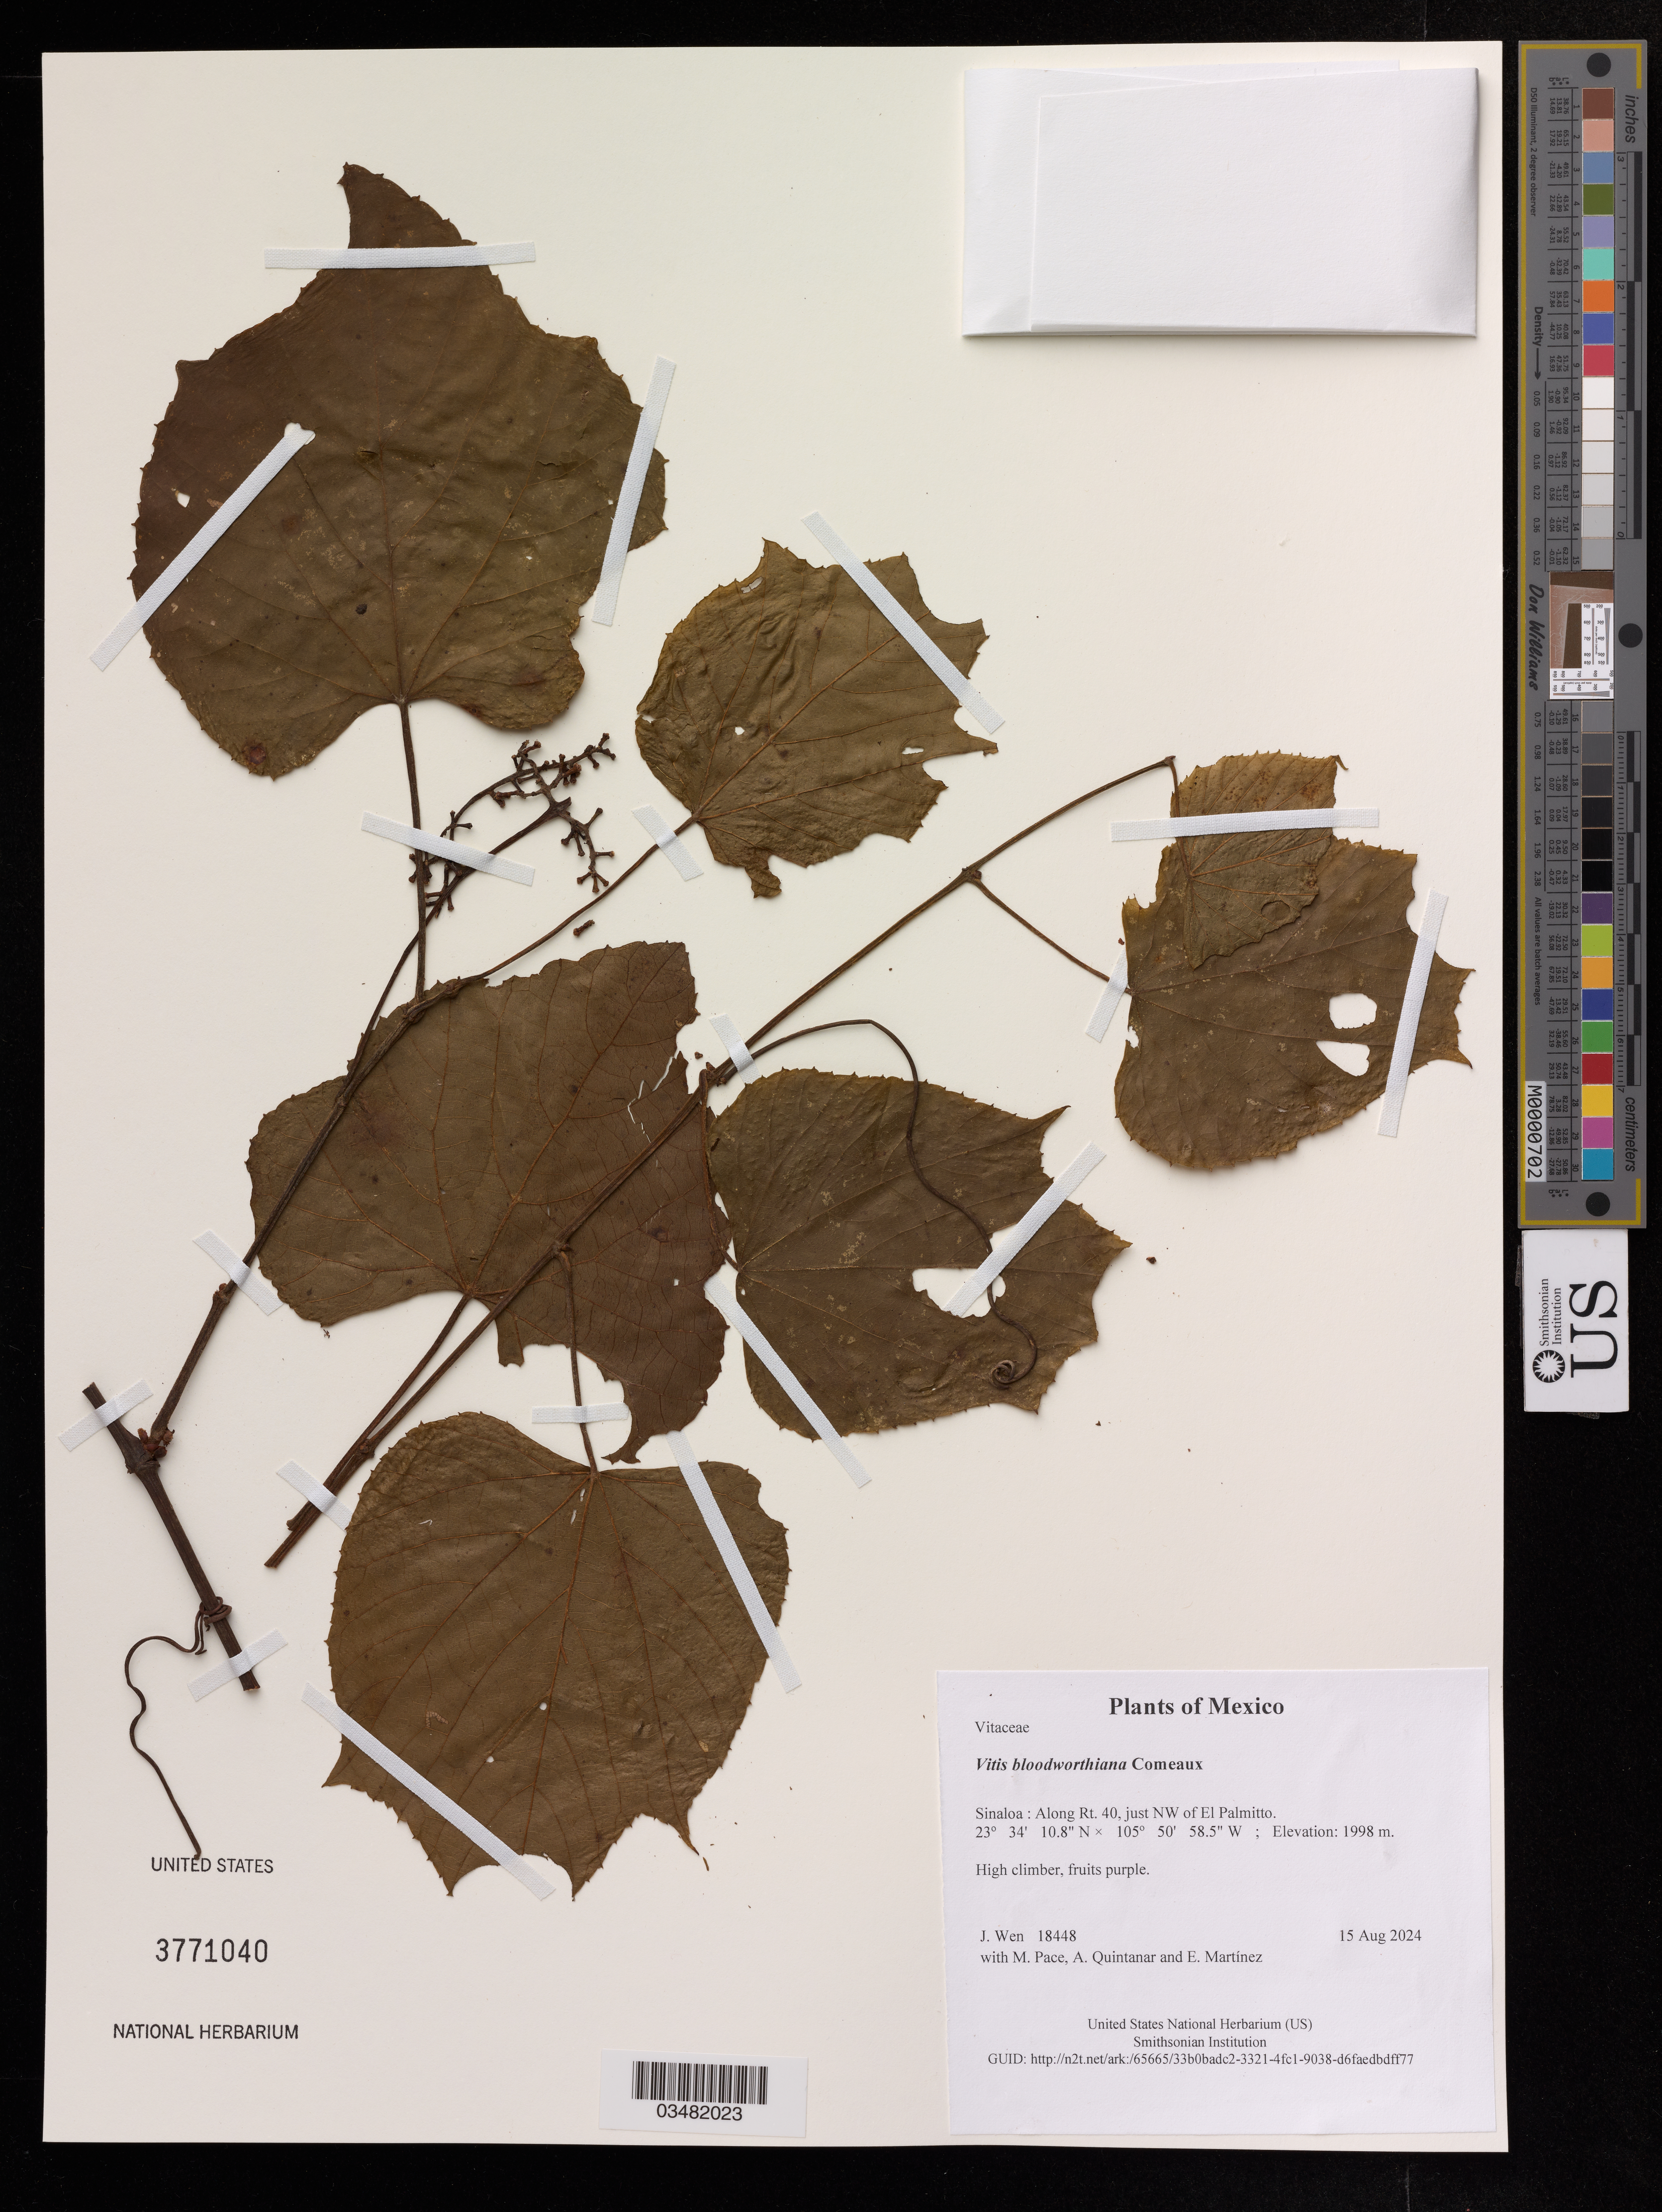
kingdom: Plantae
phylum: Tracheophyta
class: Magnoliopsida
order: Vitales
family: Vitaceae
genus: Vitis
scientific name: Vitis bloodworthiana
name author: Comeaux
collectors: J. Wen, M. Pace, A. Quintanar & E. Martinez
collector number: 18448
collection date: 2024-08-15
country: Mexico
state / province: Sinaloa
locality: Along Rt. 40, just NW of El Palmitto.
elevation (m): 1998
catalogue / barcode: US 3771040